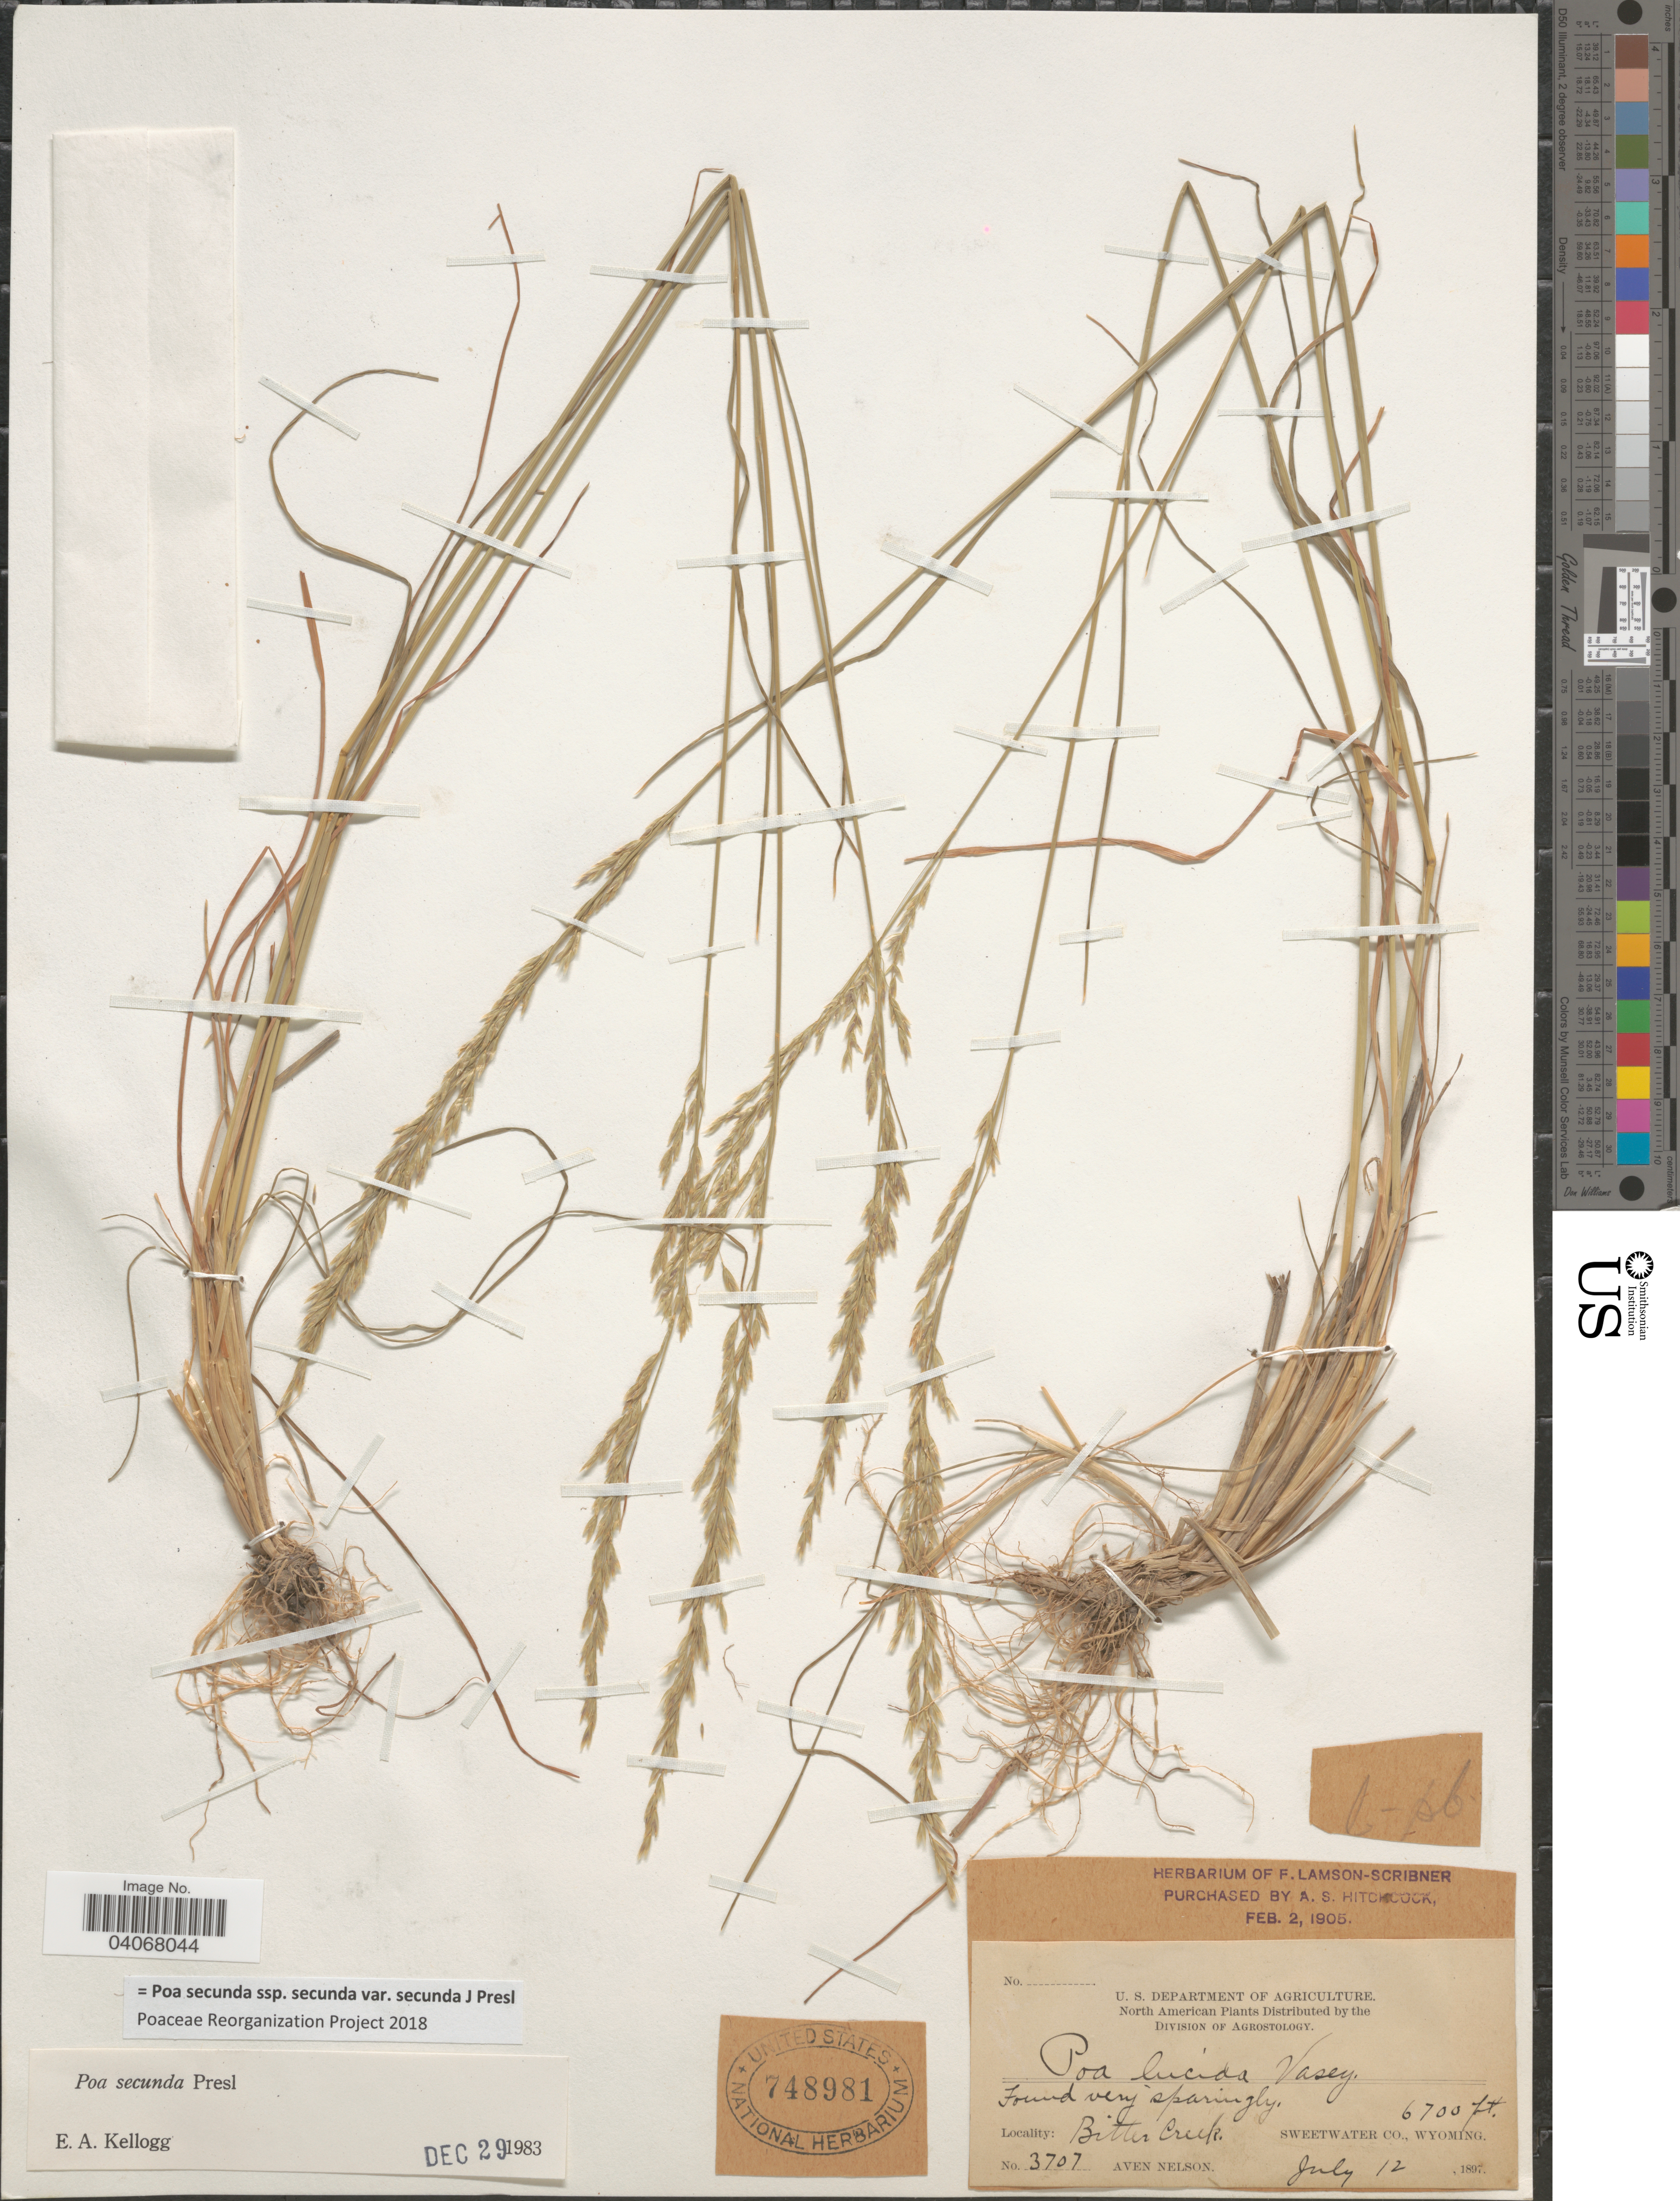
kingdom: Plantae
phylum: Tracheophyta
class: Liliopsida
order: Poales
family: Poaceae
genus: Poa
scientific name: Poa secunda subsp. secunda var. secunda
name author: J. Presl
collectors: A. Nelson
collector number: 3707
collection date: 1897-07-12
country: United States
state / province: Wyoming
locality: Bittercreek. Sweetwater Co.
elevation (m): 2042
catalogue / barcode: US 748981